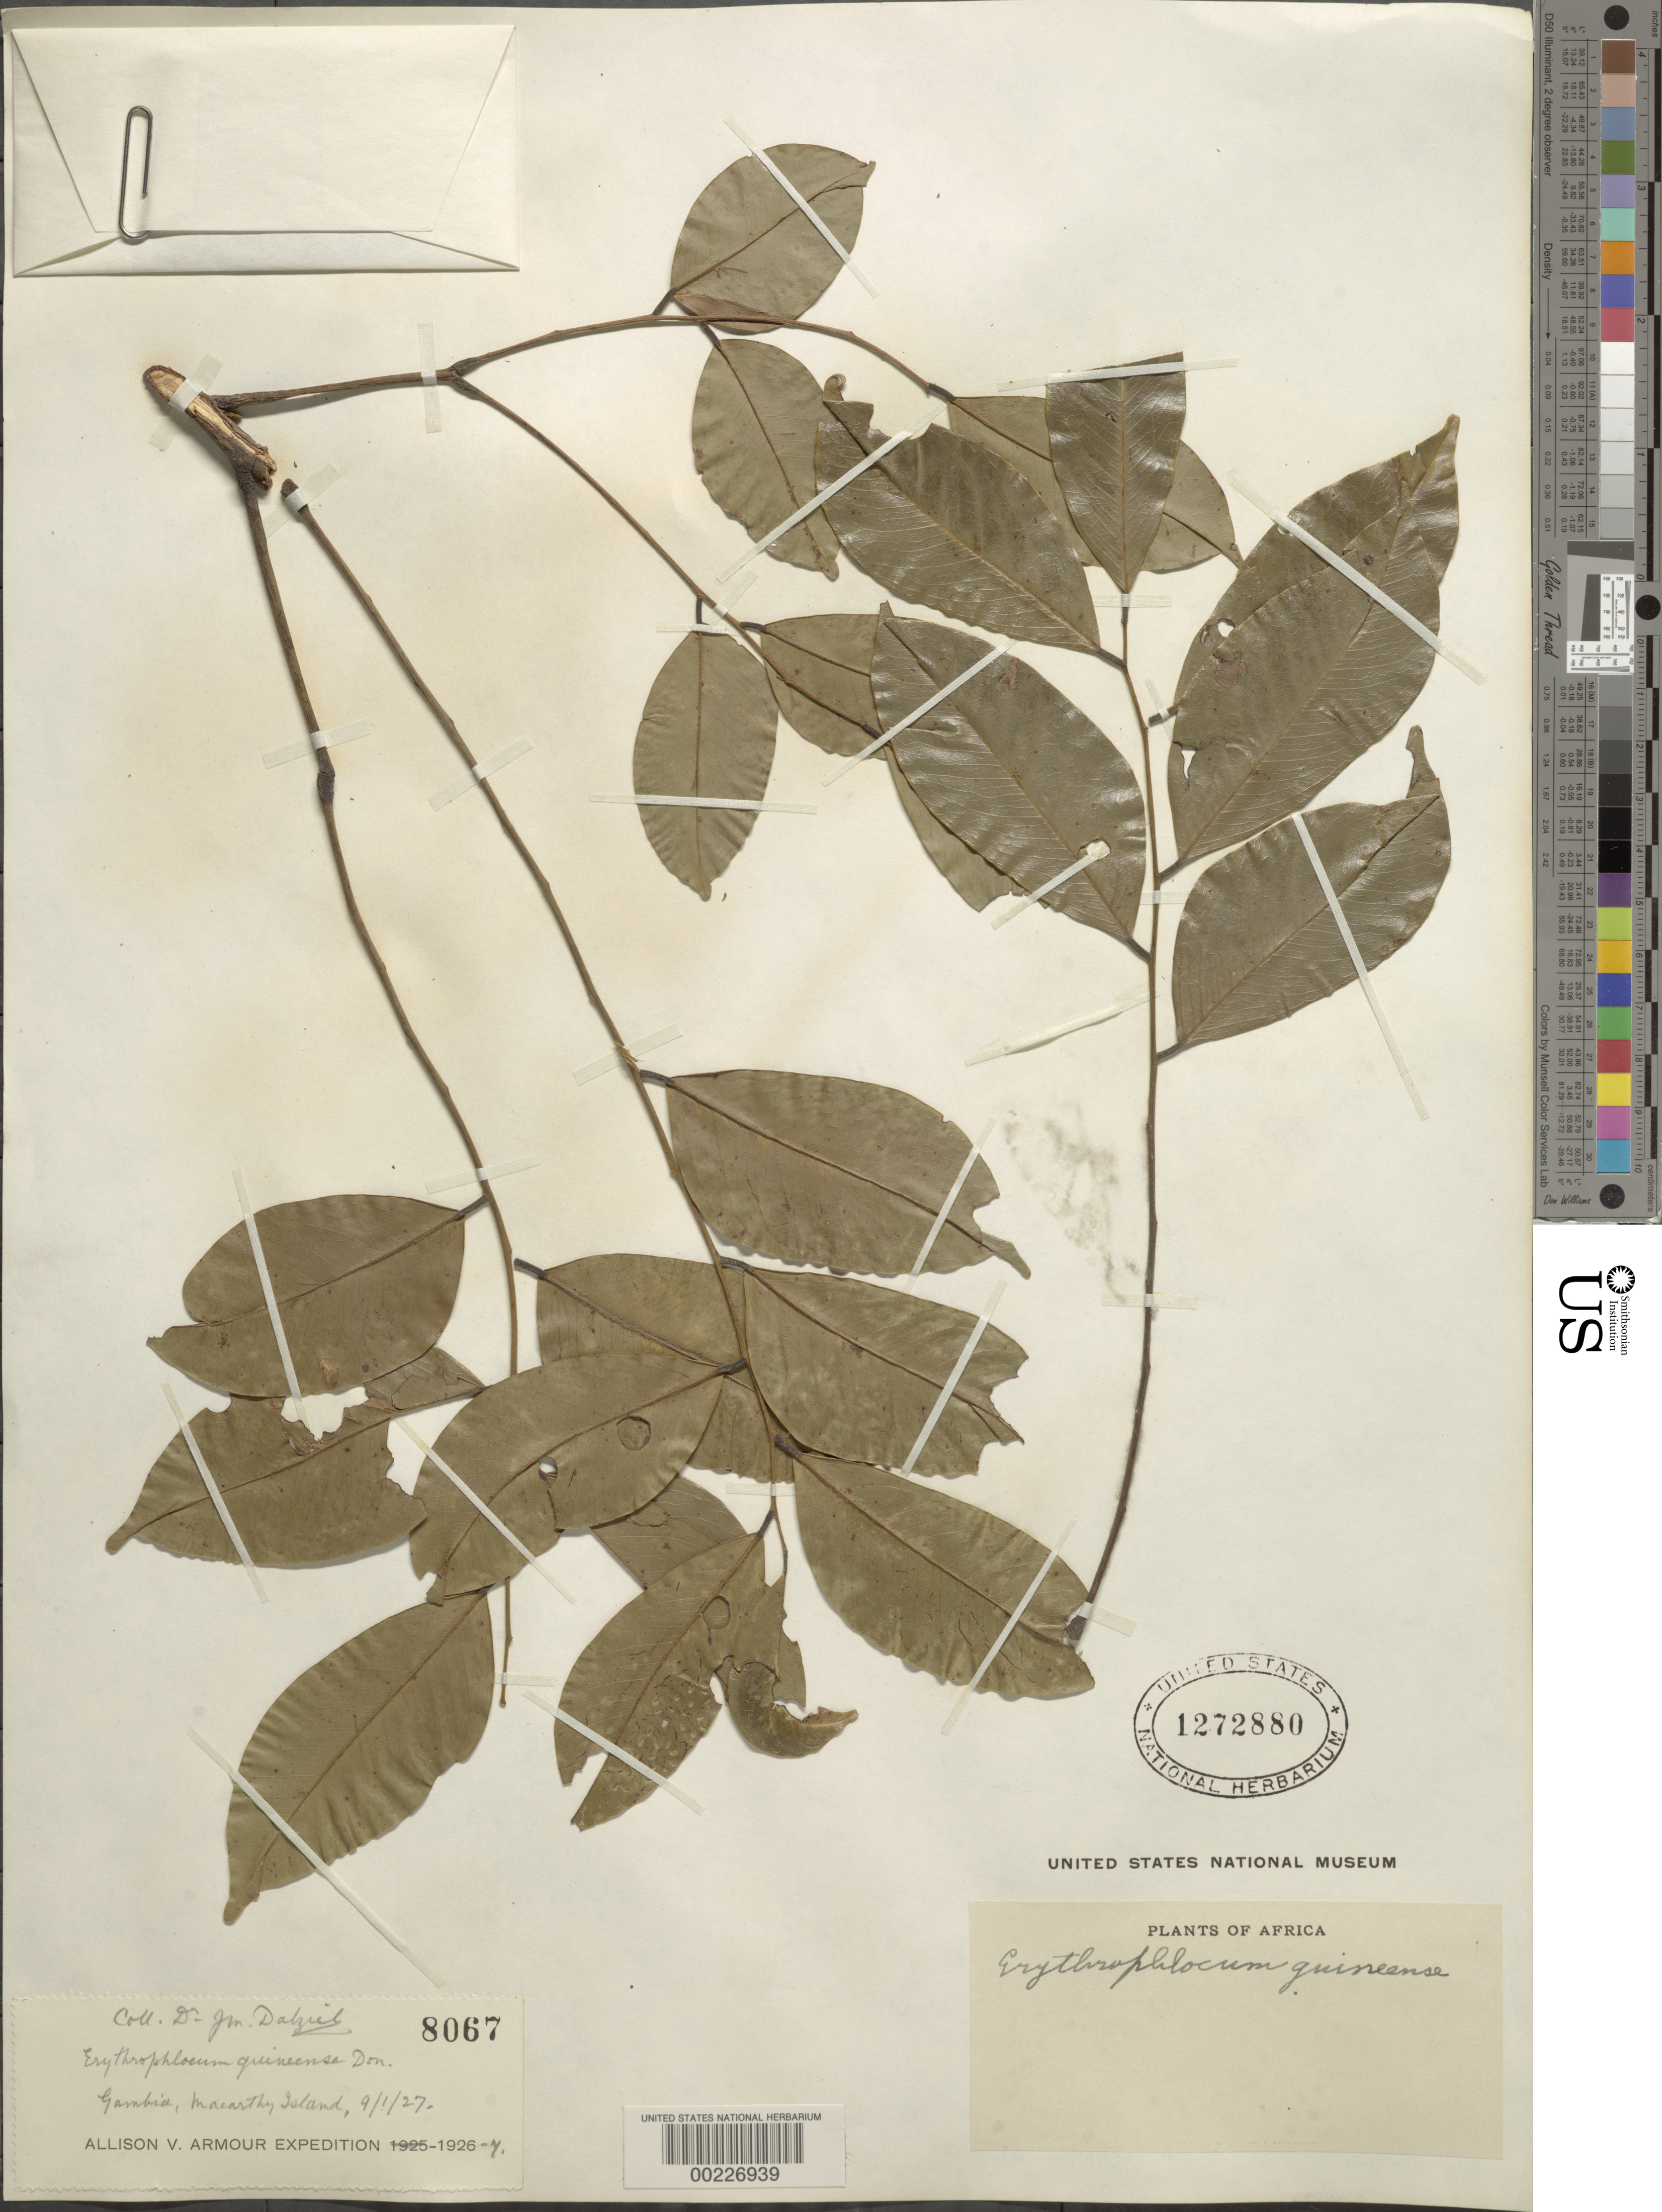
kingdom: Plantae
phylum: Tracheophyta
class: Magnoliopsida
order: Fabales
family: Fabaceae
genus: Erythrophleum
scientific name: Erythrophleum guineense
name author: G. Don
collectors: J. Dalziel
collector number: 8067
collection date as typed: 09 Jan 1927 or 01 Sep 1927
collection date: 1927-01-09 or 1927-09-01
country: Gambia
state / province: Central River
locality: Maccarthy Island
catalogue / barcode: US 1272880